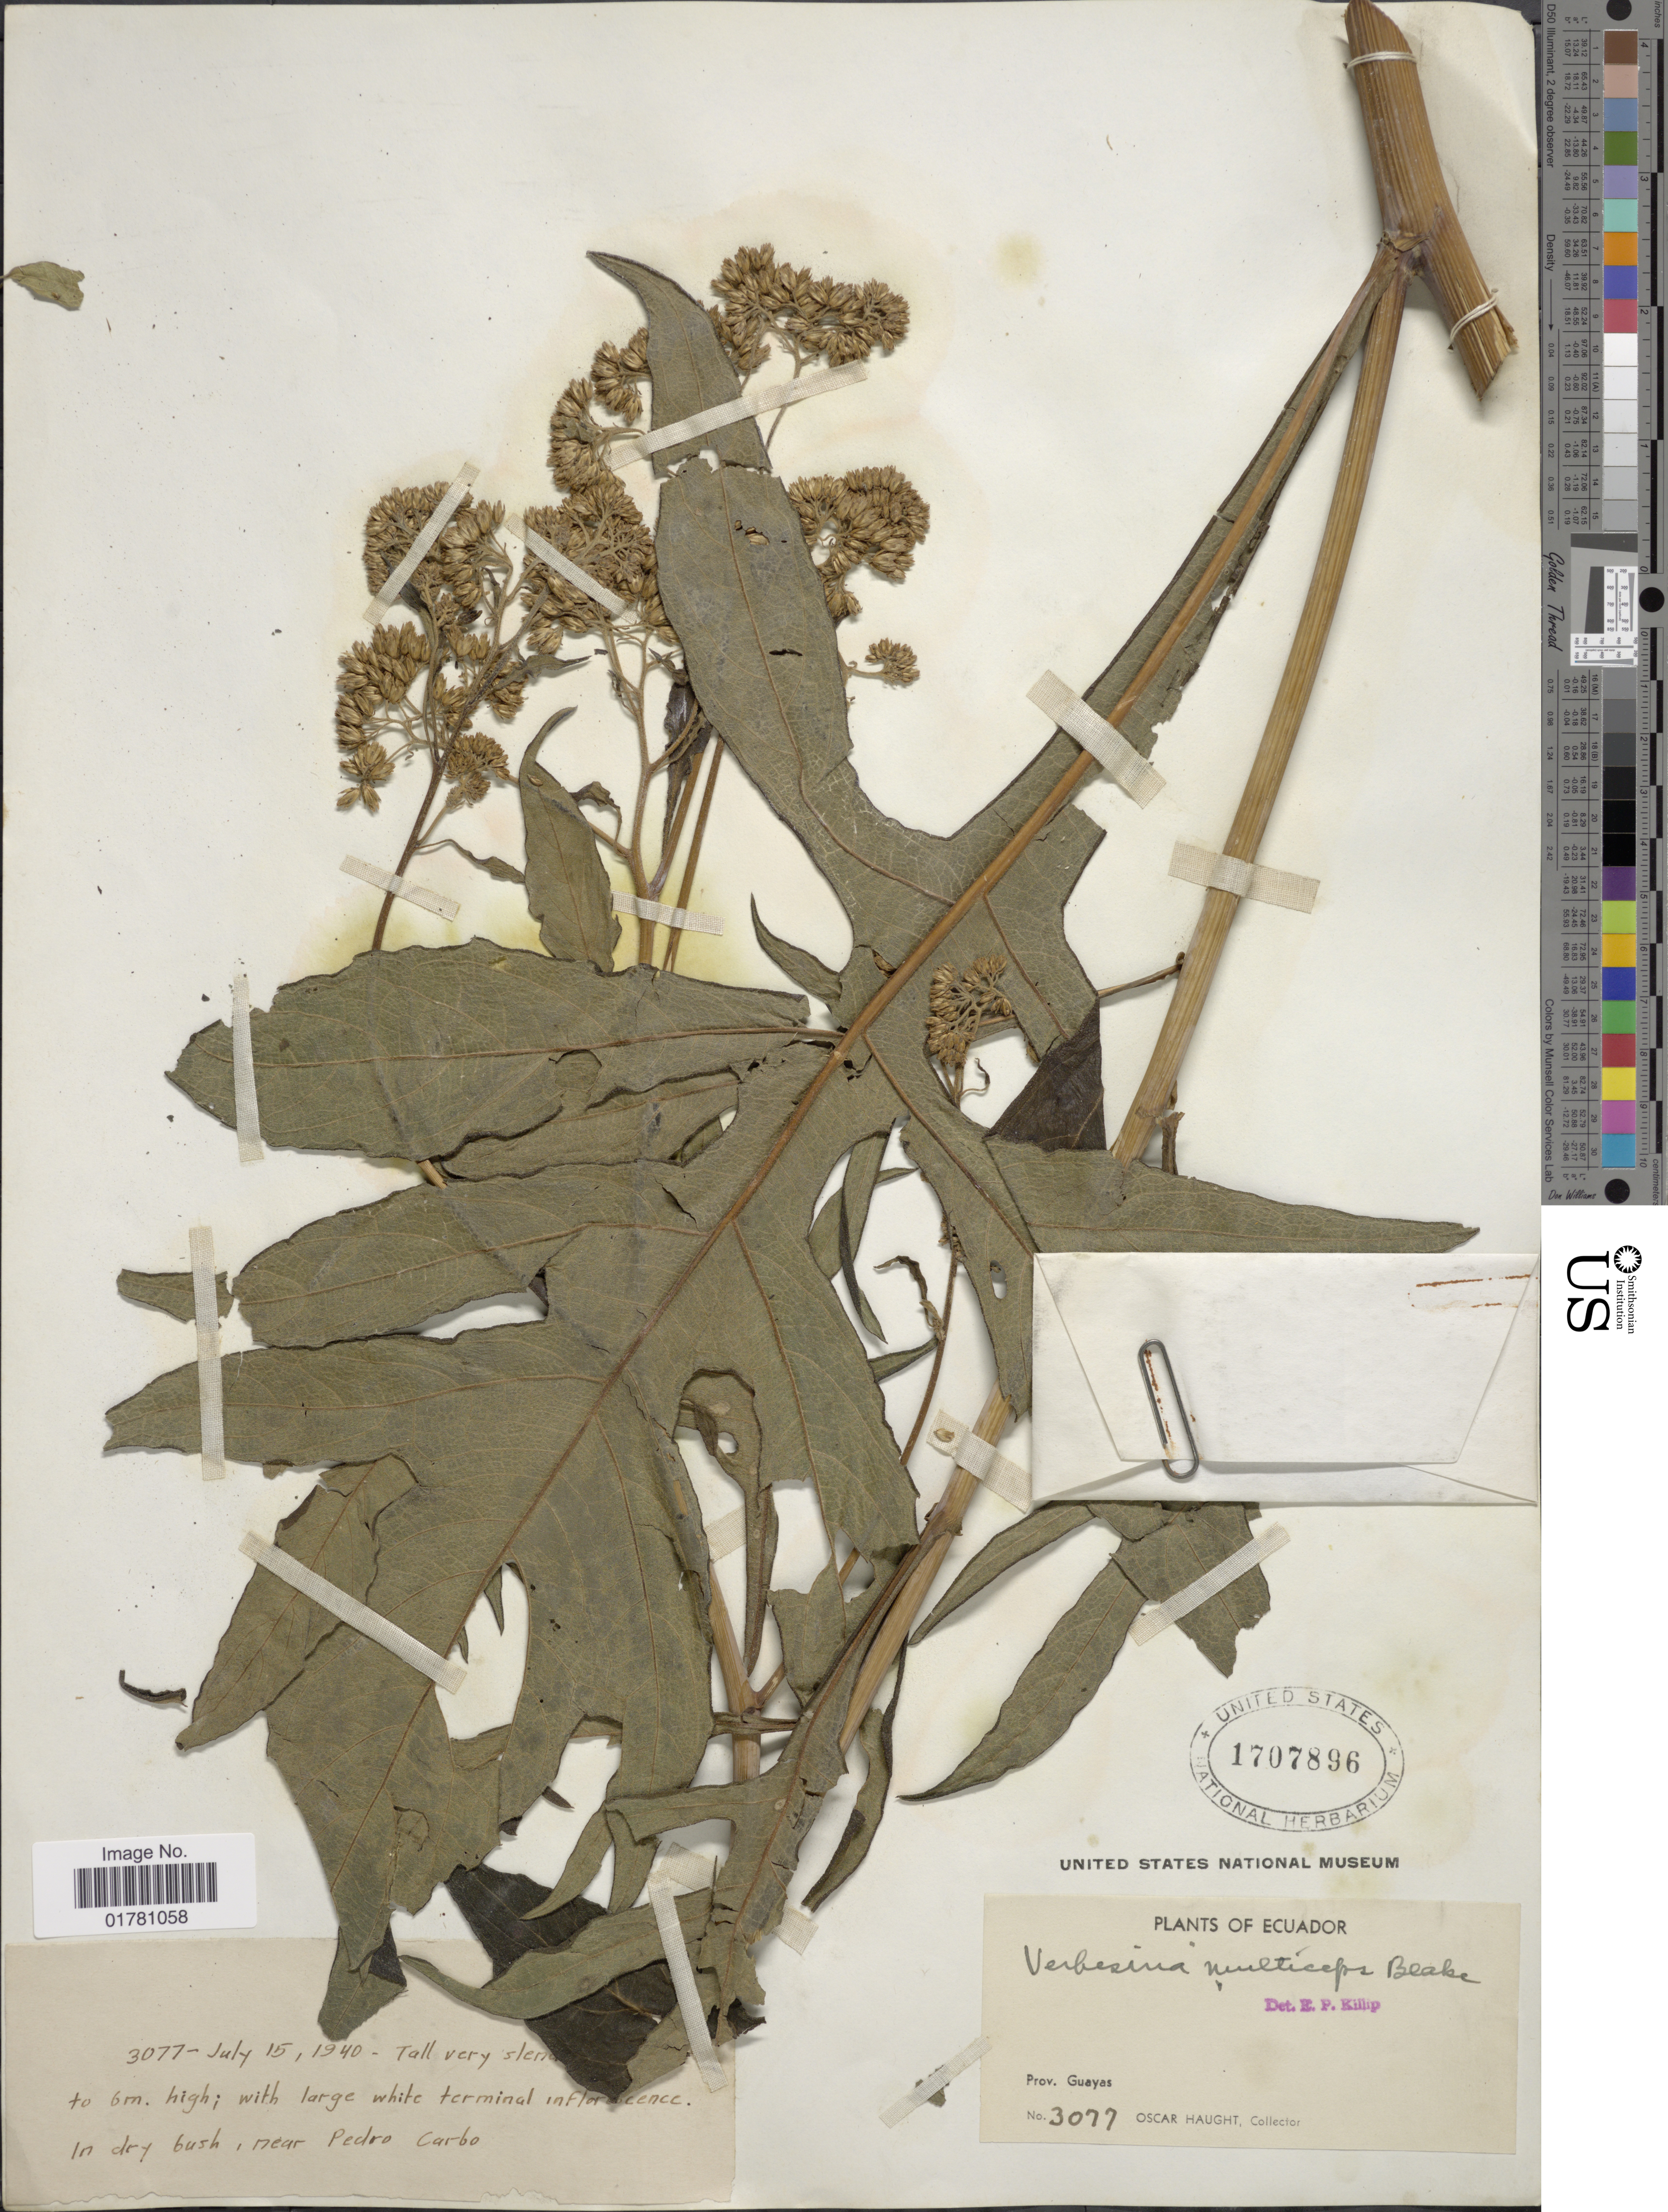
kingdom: Plantae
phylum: Tracheophyta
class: Magnoliopsida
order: Asterales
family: Asteraceae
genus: Verbesina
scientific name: Verbesina minuticeps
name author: S.F. Blake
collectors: O. L. Haught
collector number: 3077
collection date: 1940-07-15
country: Ecuador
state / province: Guayas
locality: In dry bush, near Pedro Carbo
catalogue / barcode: US 1707896